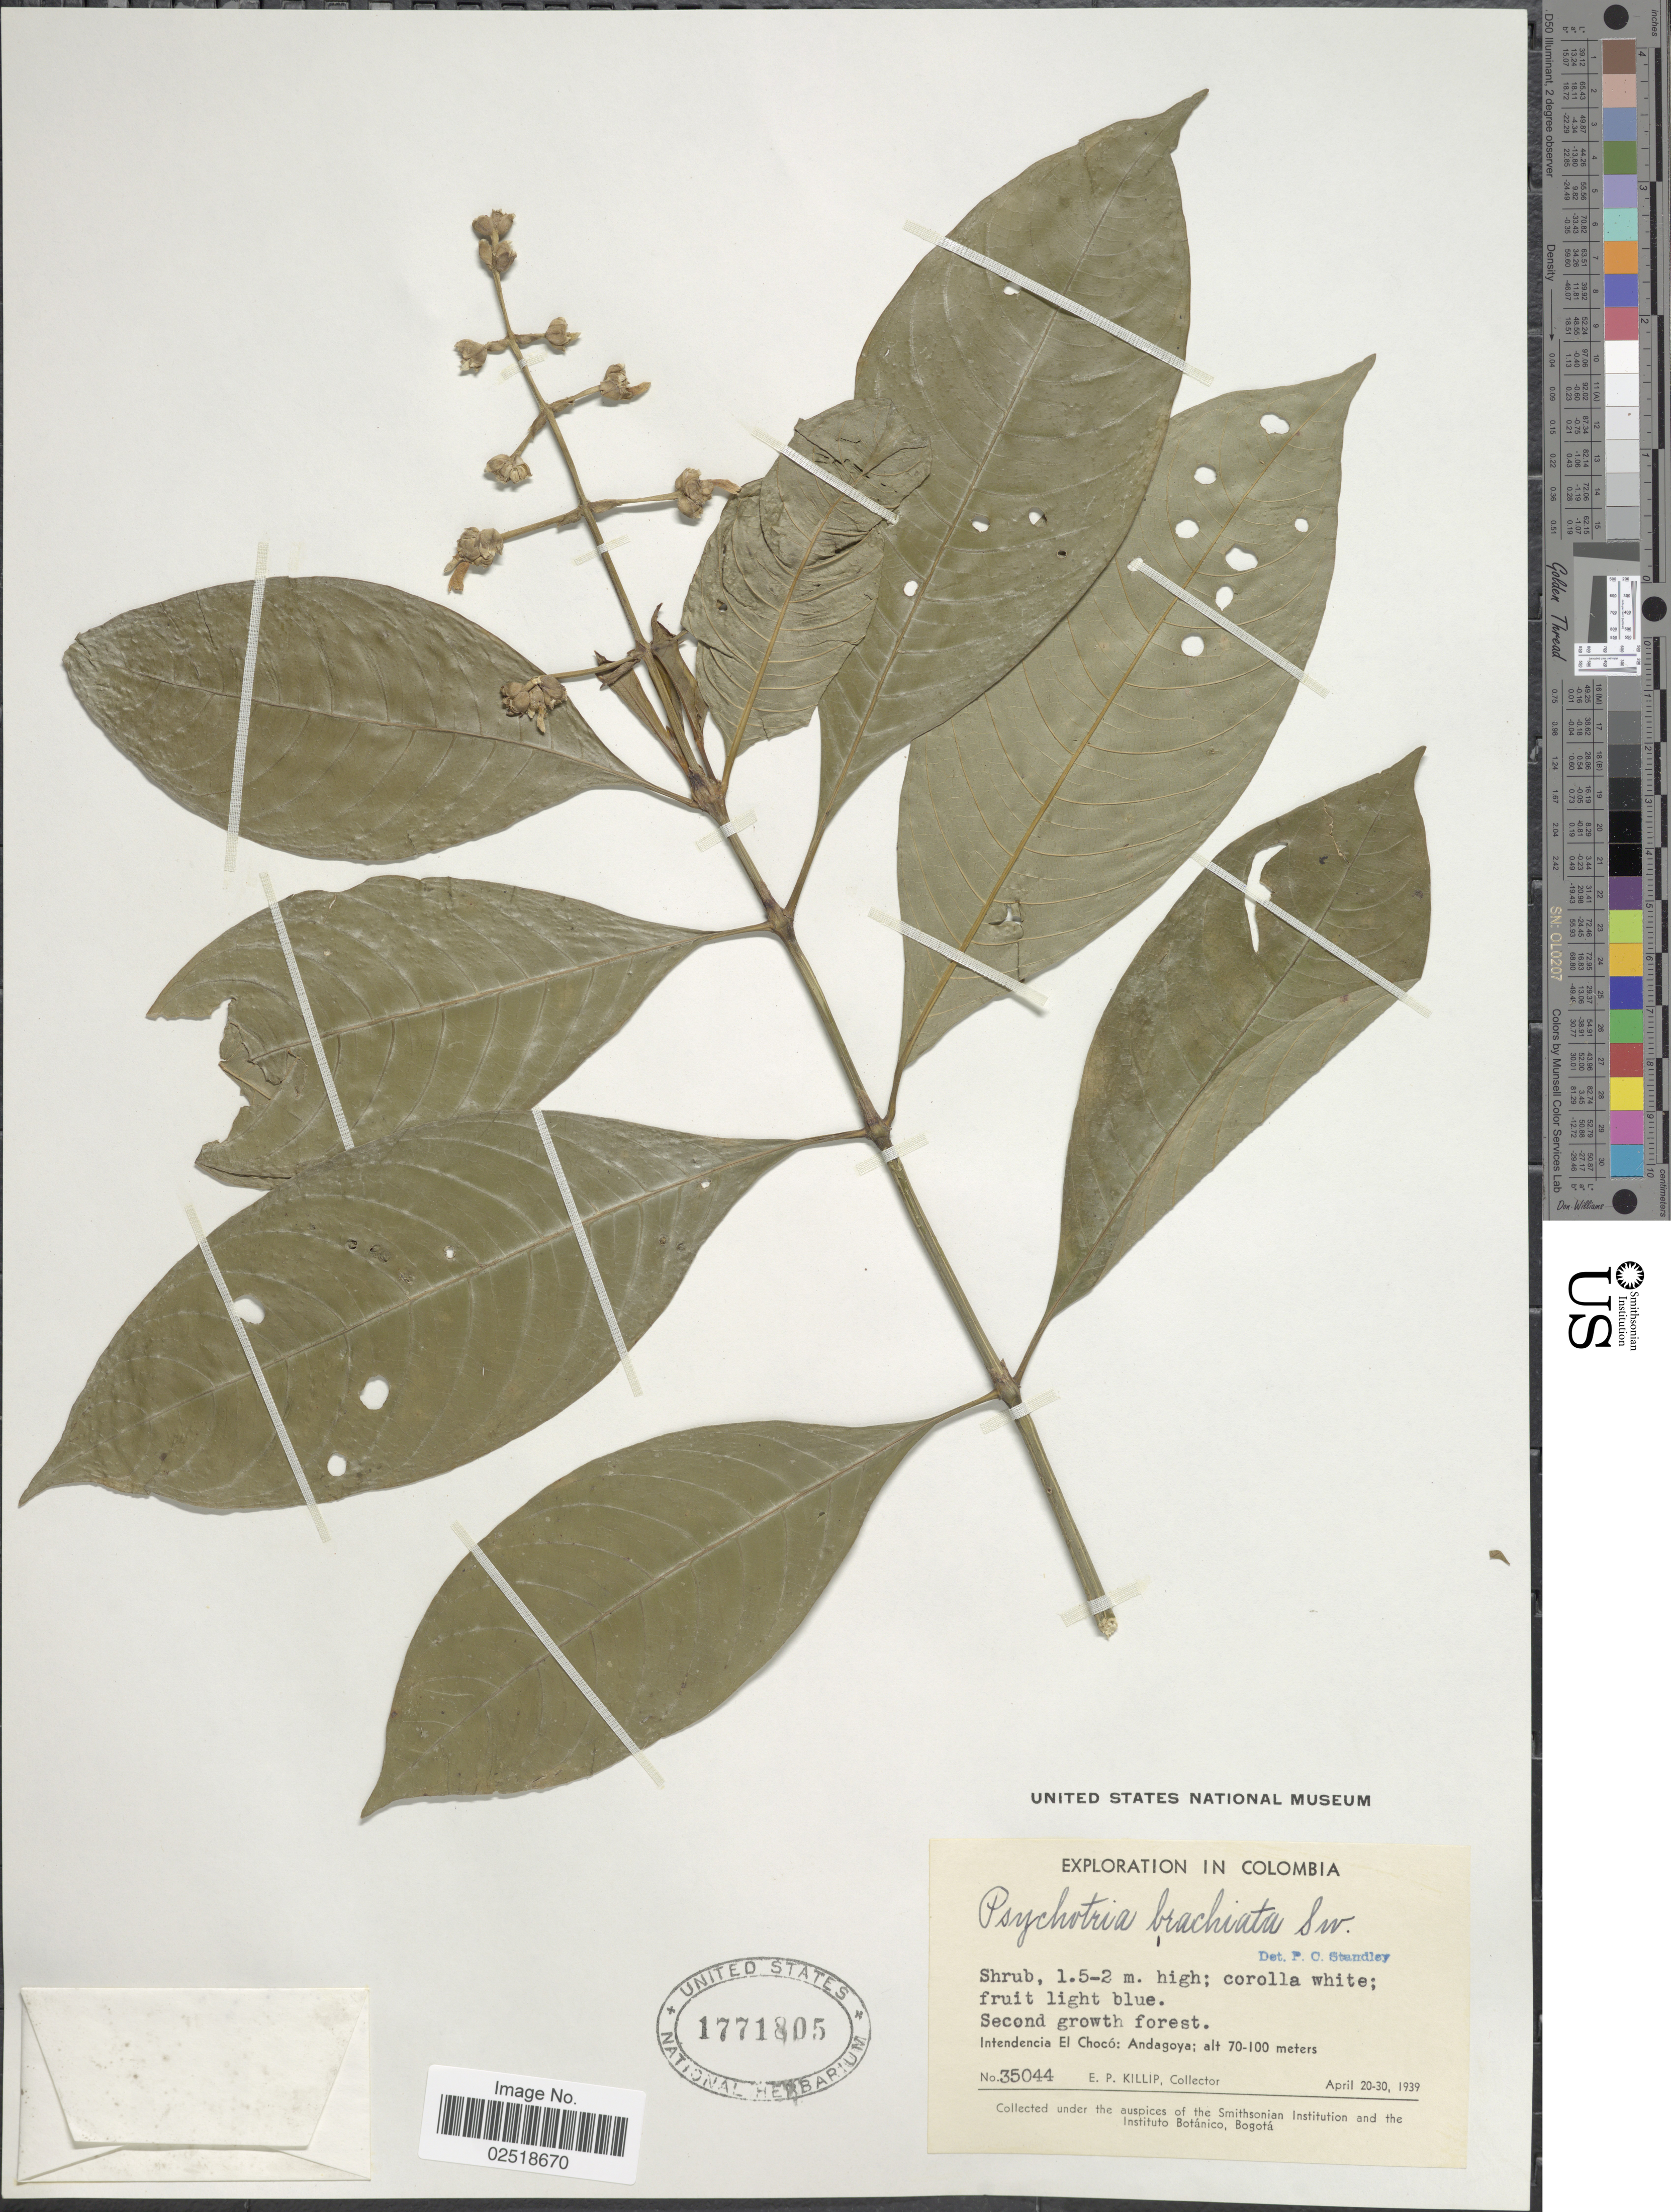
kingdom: Plantae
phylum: Tracheophyta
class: Magnoliopsida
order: Gentianales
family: Rubiaceae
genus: Psychotria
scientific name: Psychotria caerulea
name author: Ruiz & Pav.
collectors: E. P. Killip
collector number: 35044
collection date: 1939-04-20/1939-04-30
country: Colombia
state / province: Chocó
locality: Second growth forest, Intendencia El Chocó: Andagoya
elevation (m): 70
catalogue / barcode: US 1771805